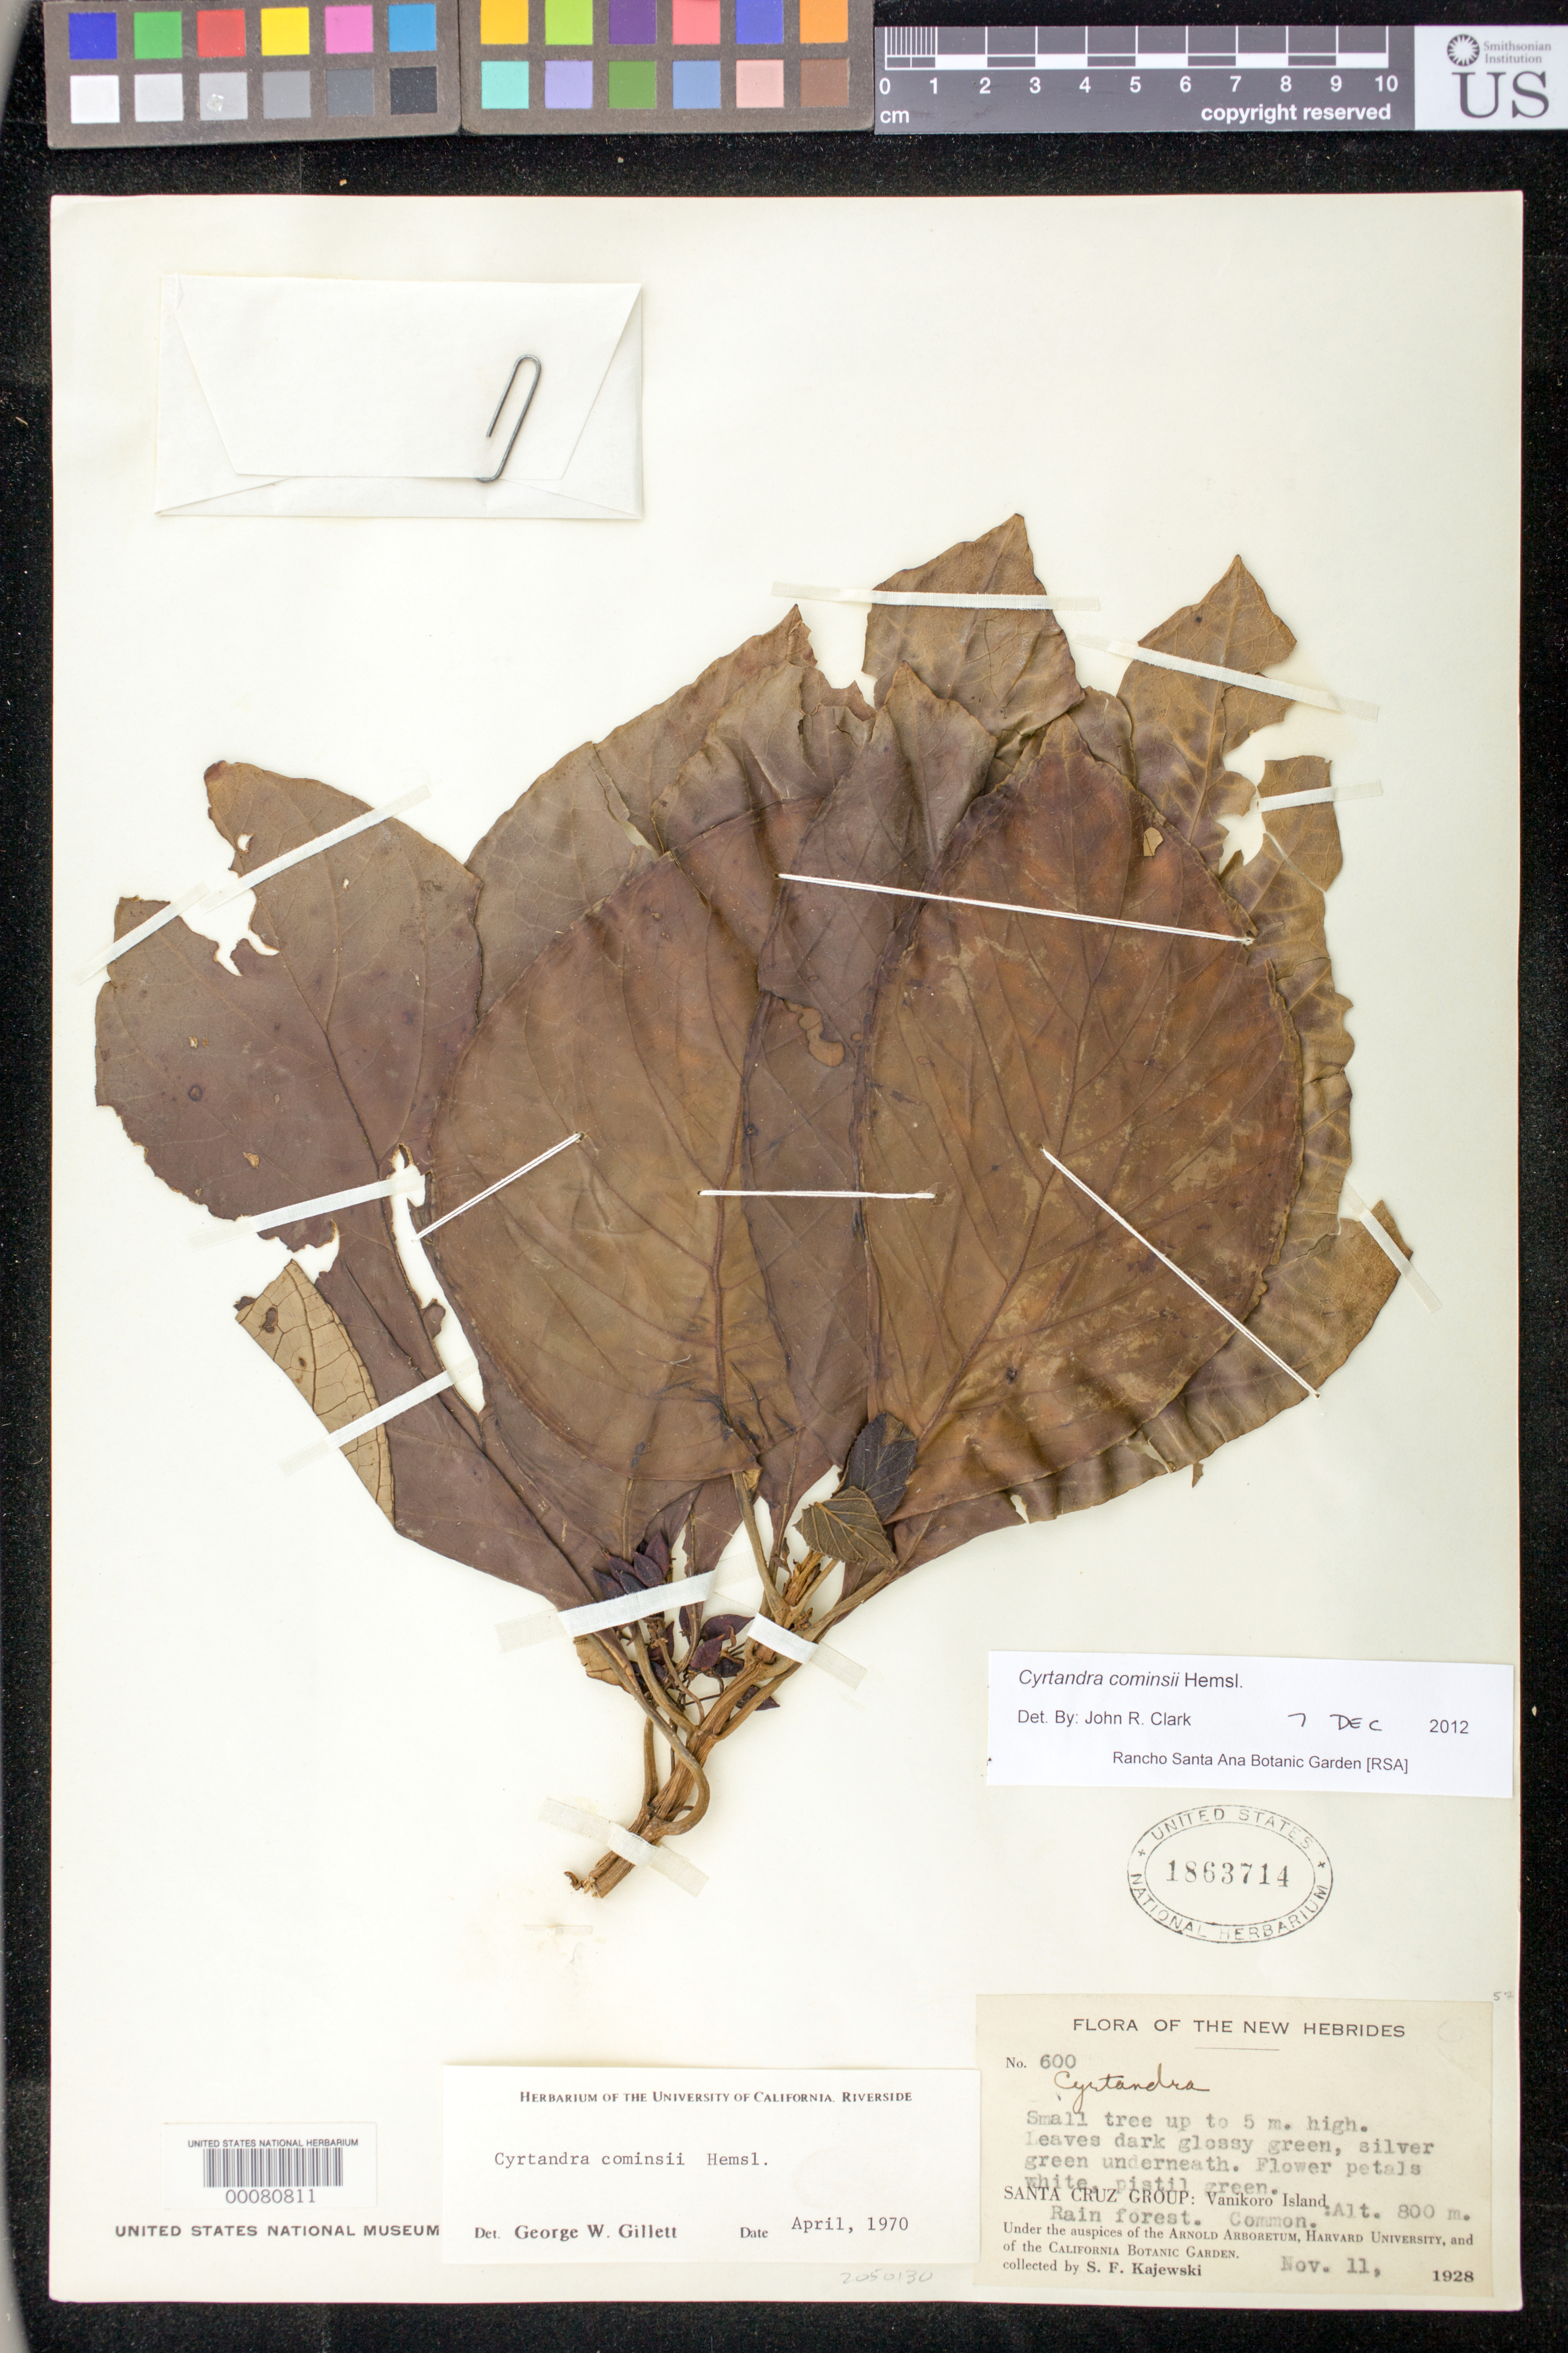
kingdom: Plantae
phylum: Tracheophyta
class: Magnoliopsida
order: Lamiales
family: Gesneriaceae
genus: Cyrtandra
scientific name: Cyrtandra cominsii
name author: Hemsl.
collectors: S. Kajewski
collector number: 600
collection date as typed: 11 Nov 1928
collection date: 1928-11-11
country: Solomon Islands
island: Vanikolo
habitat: Rain forest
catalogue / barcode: US 1863714